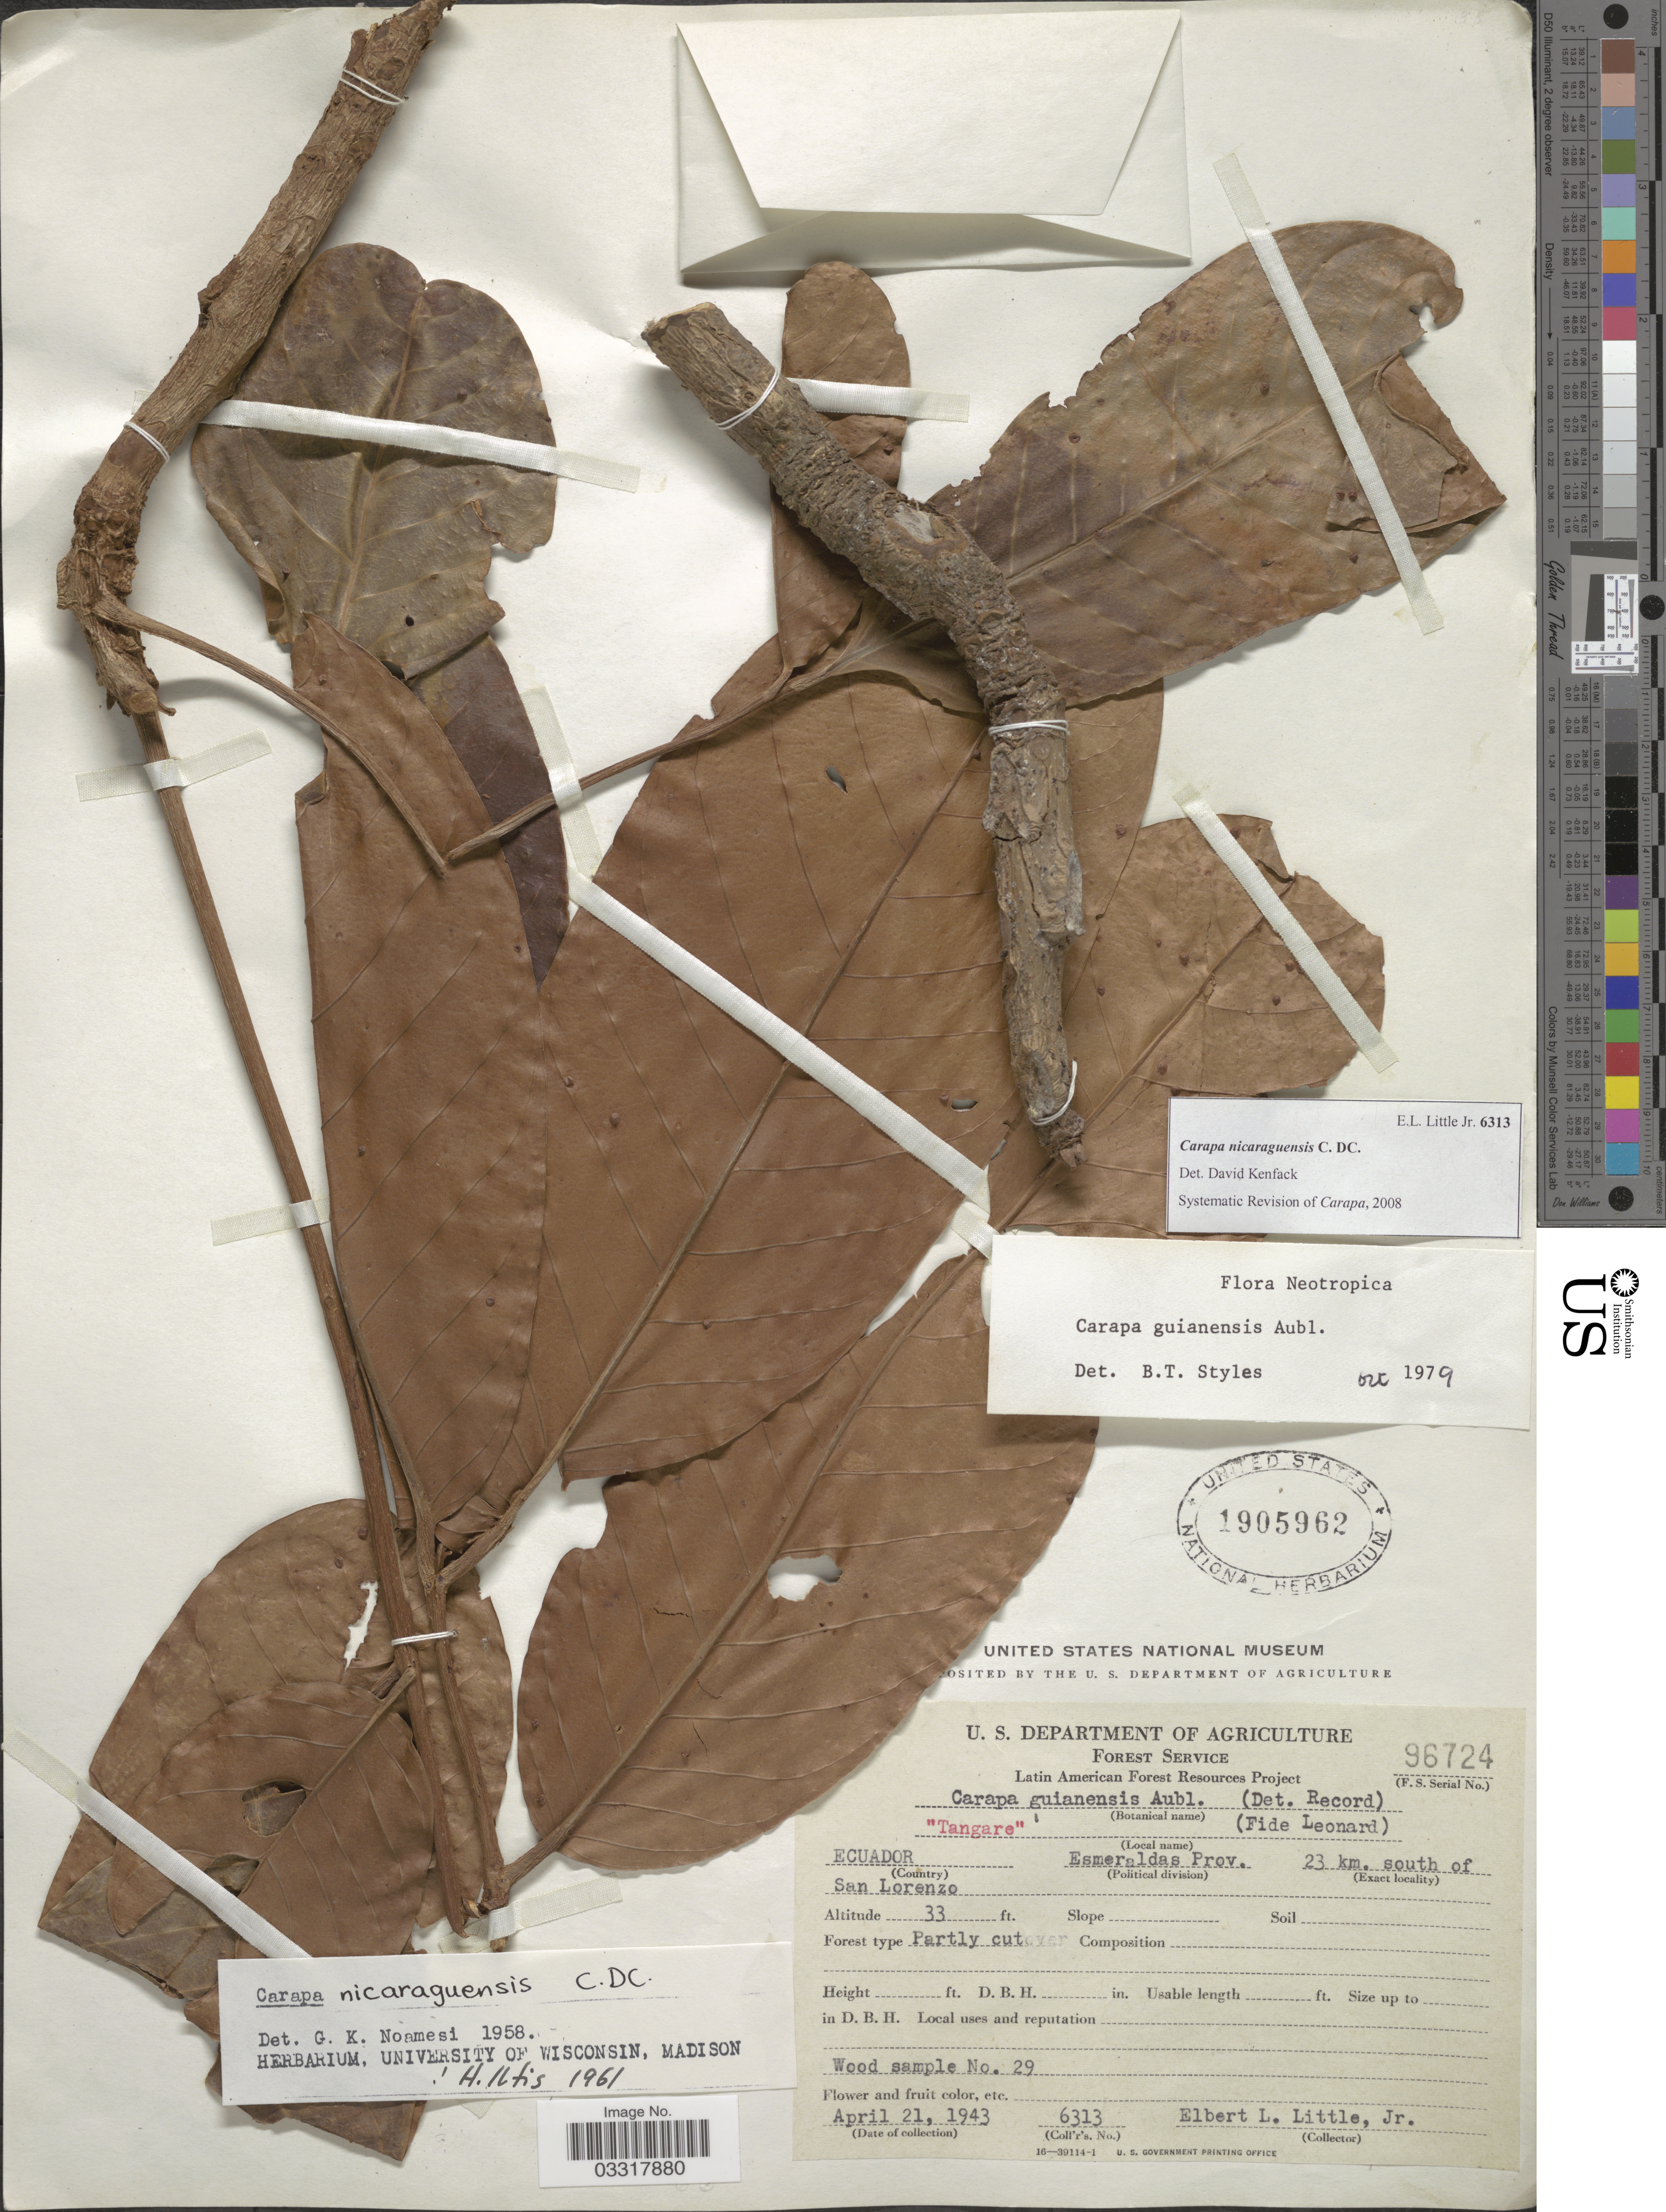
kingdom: Plantae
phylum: Tracheophyta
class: Magnoliopsida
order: Sapindales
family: Meliaceae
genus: Carapa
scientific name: Carapa nicaraguensis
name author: C. DC.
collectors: E. L. Little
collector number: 6313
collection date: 1943-04-21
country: Ecuador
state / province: Esmeraldas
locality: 23 km. south of San Lorenzo.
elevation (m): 10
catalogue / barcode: US 1905962